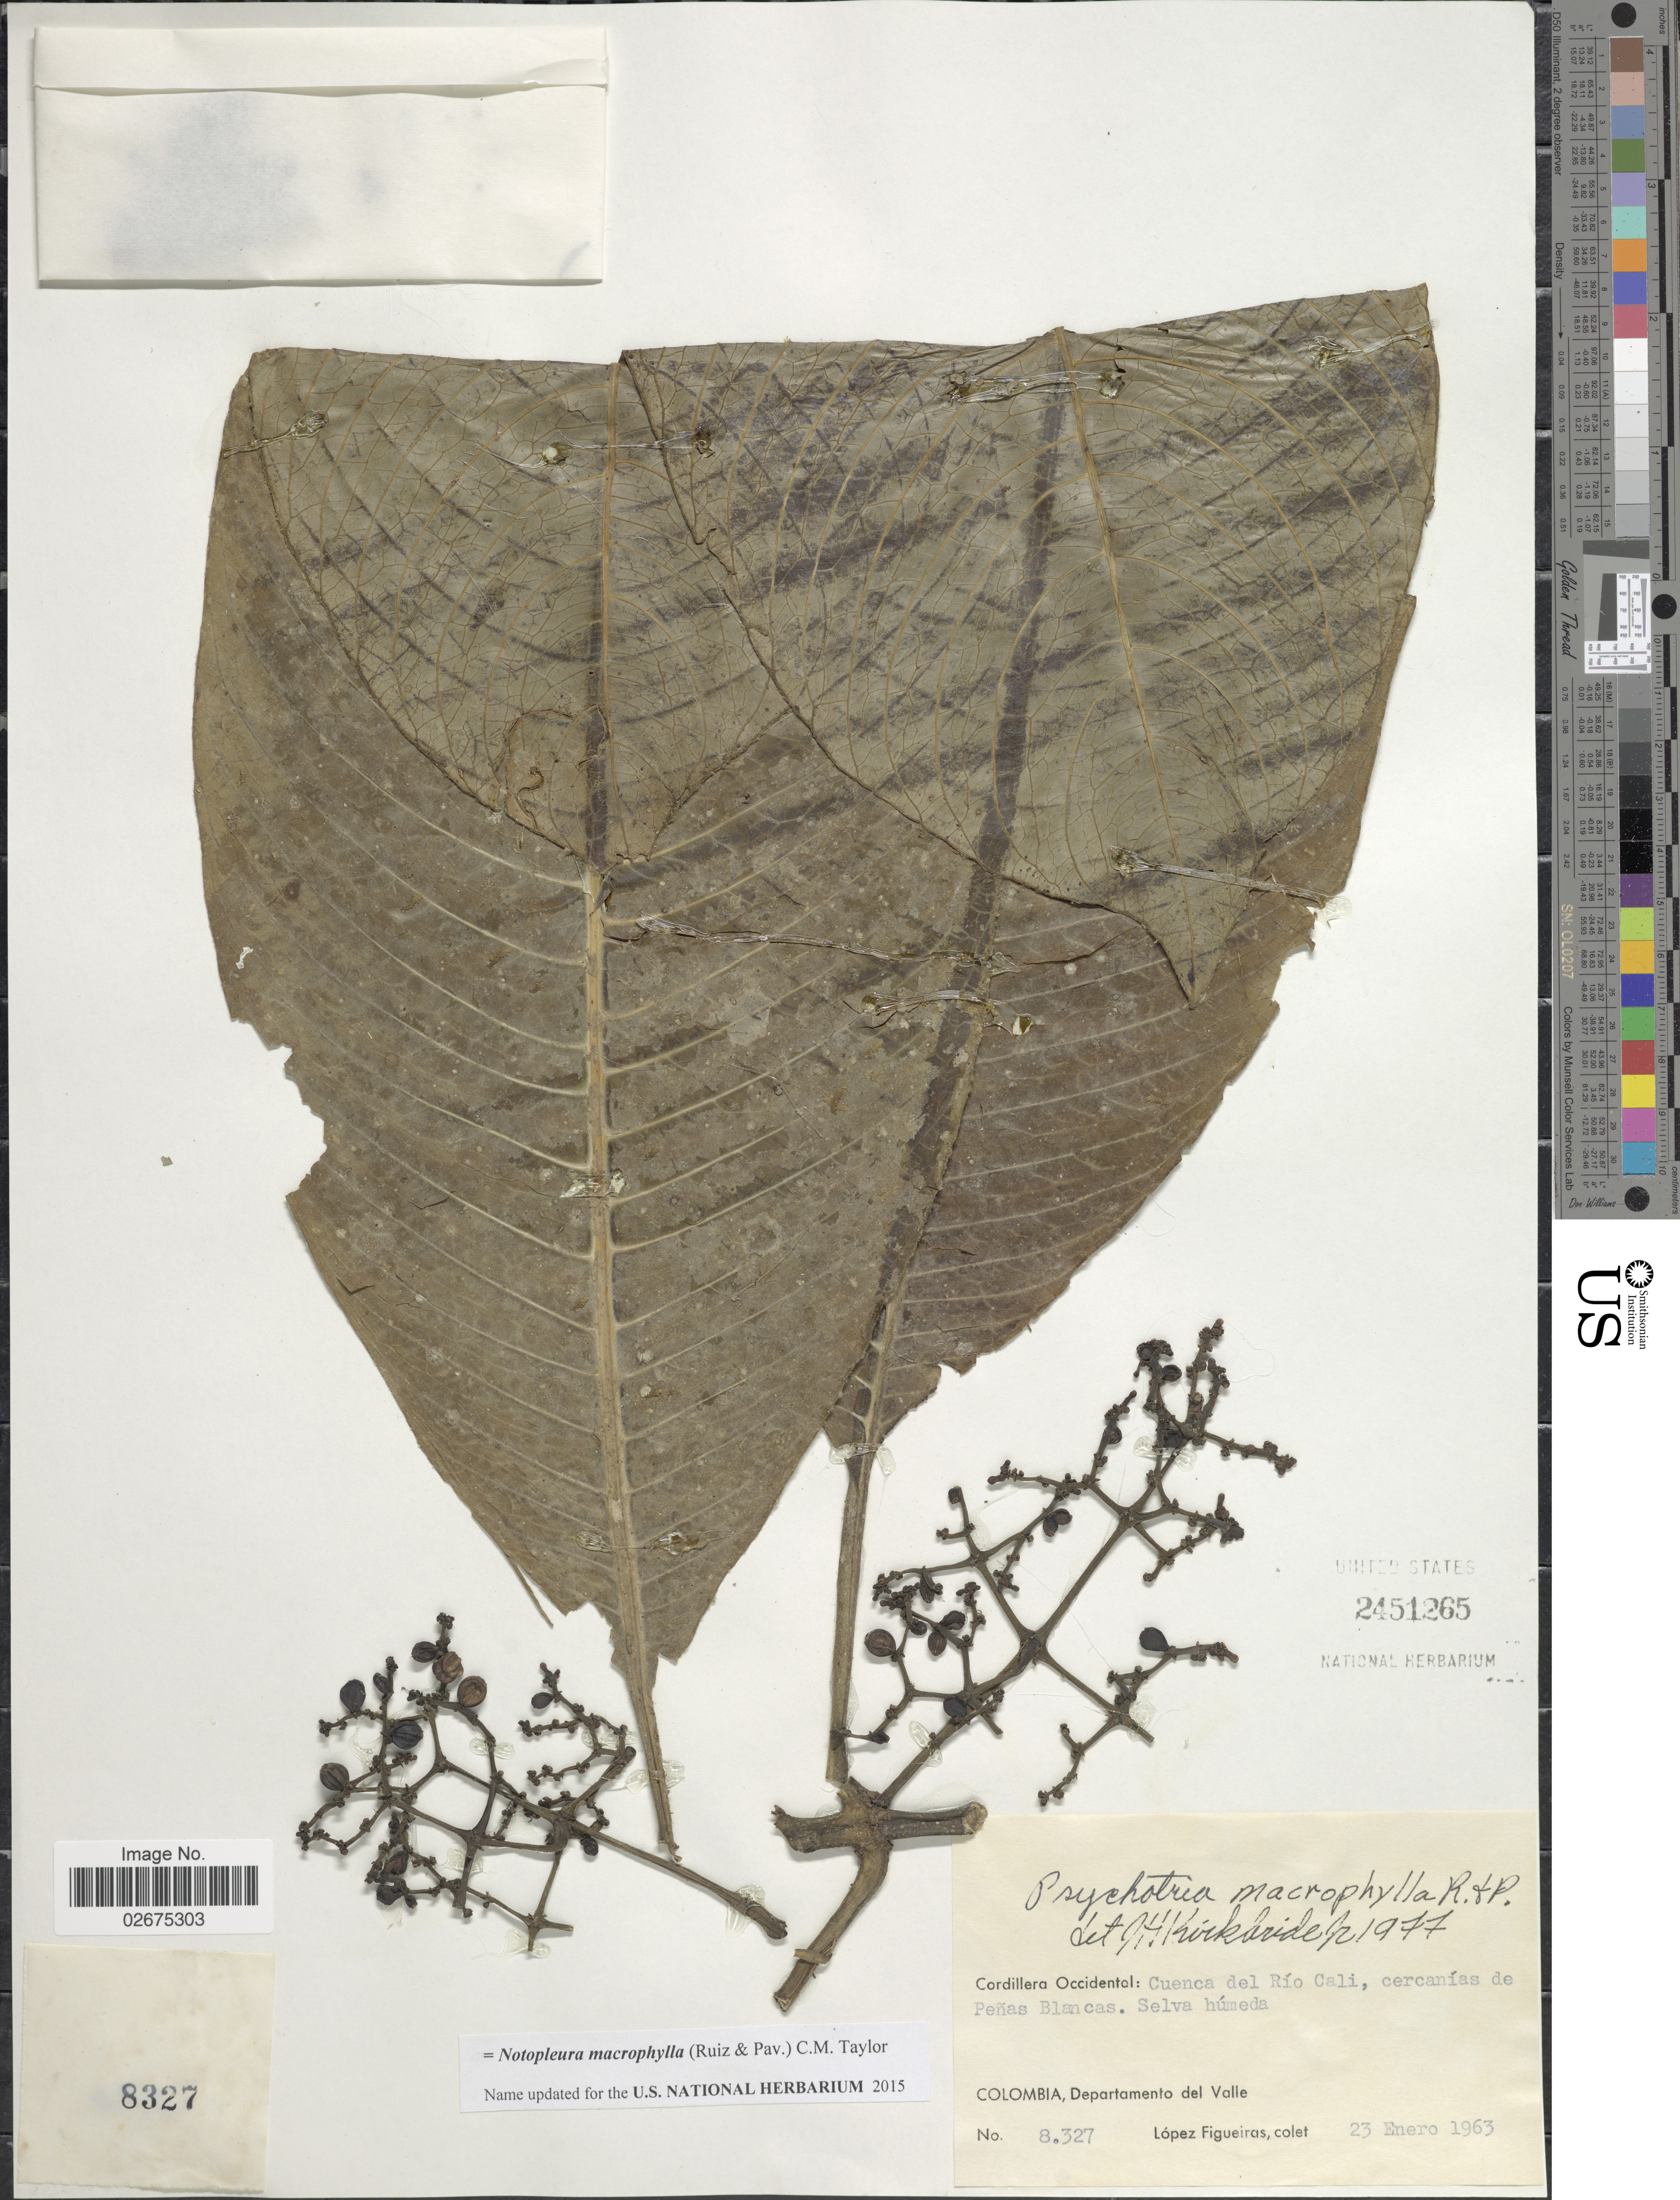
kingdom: Plantae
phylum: Tracheophyta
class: Magnoliopsida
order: Gentianales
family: Rubiaceae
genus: Notopleura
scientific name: Notopleura macrophylla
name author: (Ruiz & Pav.) C.M. Taylor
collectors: M. López Figueiras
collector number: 8327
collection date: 1963-01-23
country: Colombia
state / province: Valle del Cauca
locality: Cordillera Oriental: Cuenca del Río Cali, cercanías de Peñas Blancas. Selva húmeda, Departamento del Valle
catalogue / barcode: US 2451265